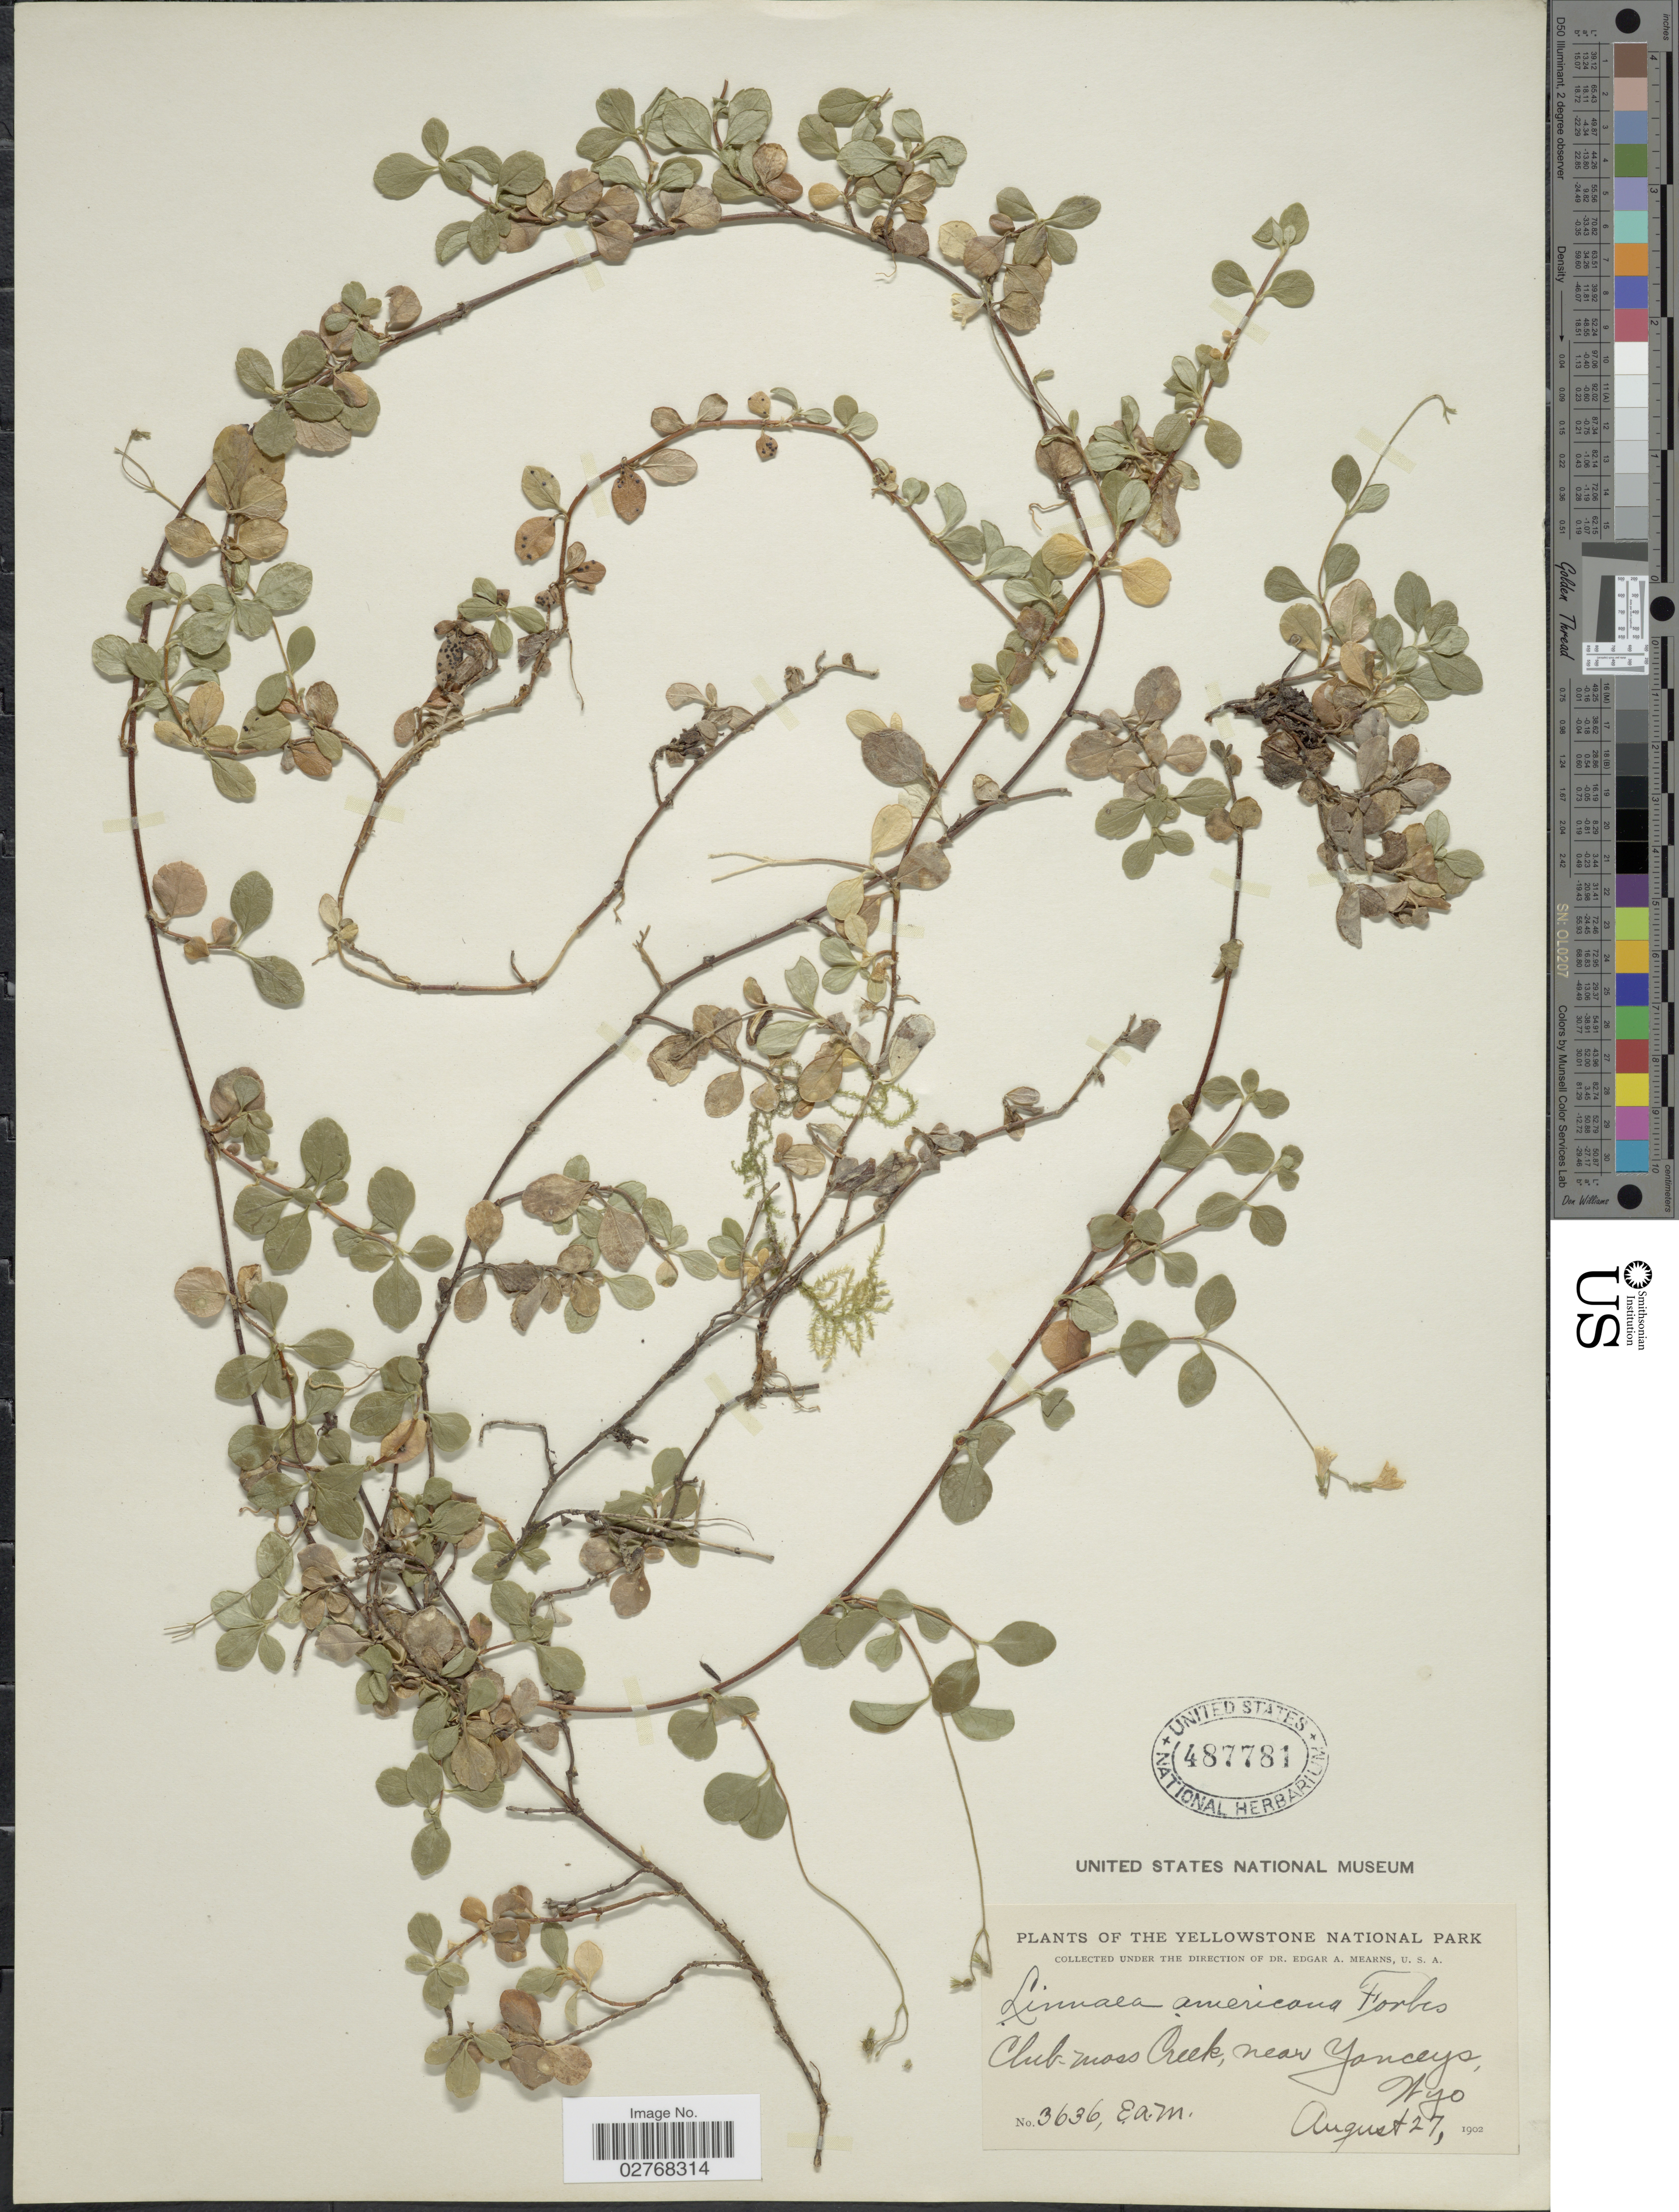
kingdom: Plantae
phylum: Tracheophyta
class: Magnoliopsida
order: Dipsacales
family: Caprifoliaceae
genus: Linnaea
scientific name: Linnaea borealis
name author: L.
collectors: E. A. Mearns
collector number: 3636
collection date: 1902-08-27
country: United States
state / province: Wyoming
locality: Yellowstone National Park. Club-Mass Creek, near Yanceys.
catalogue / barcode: US 487781